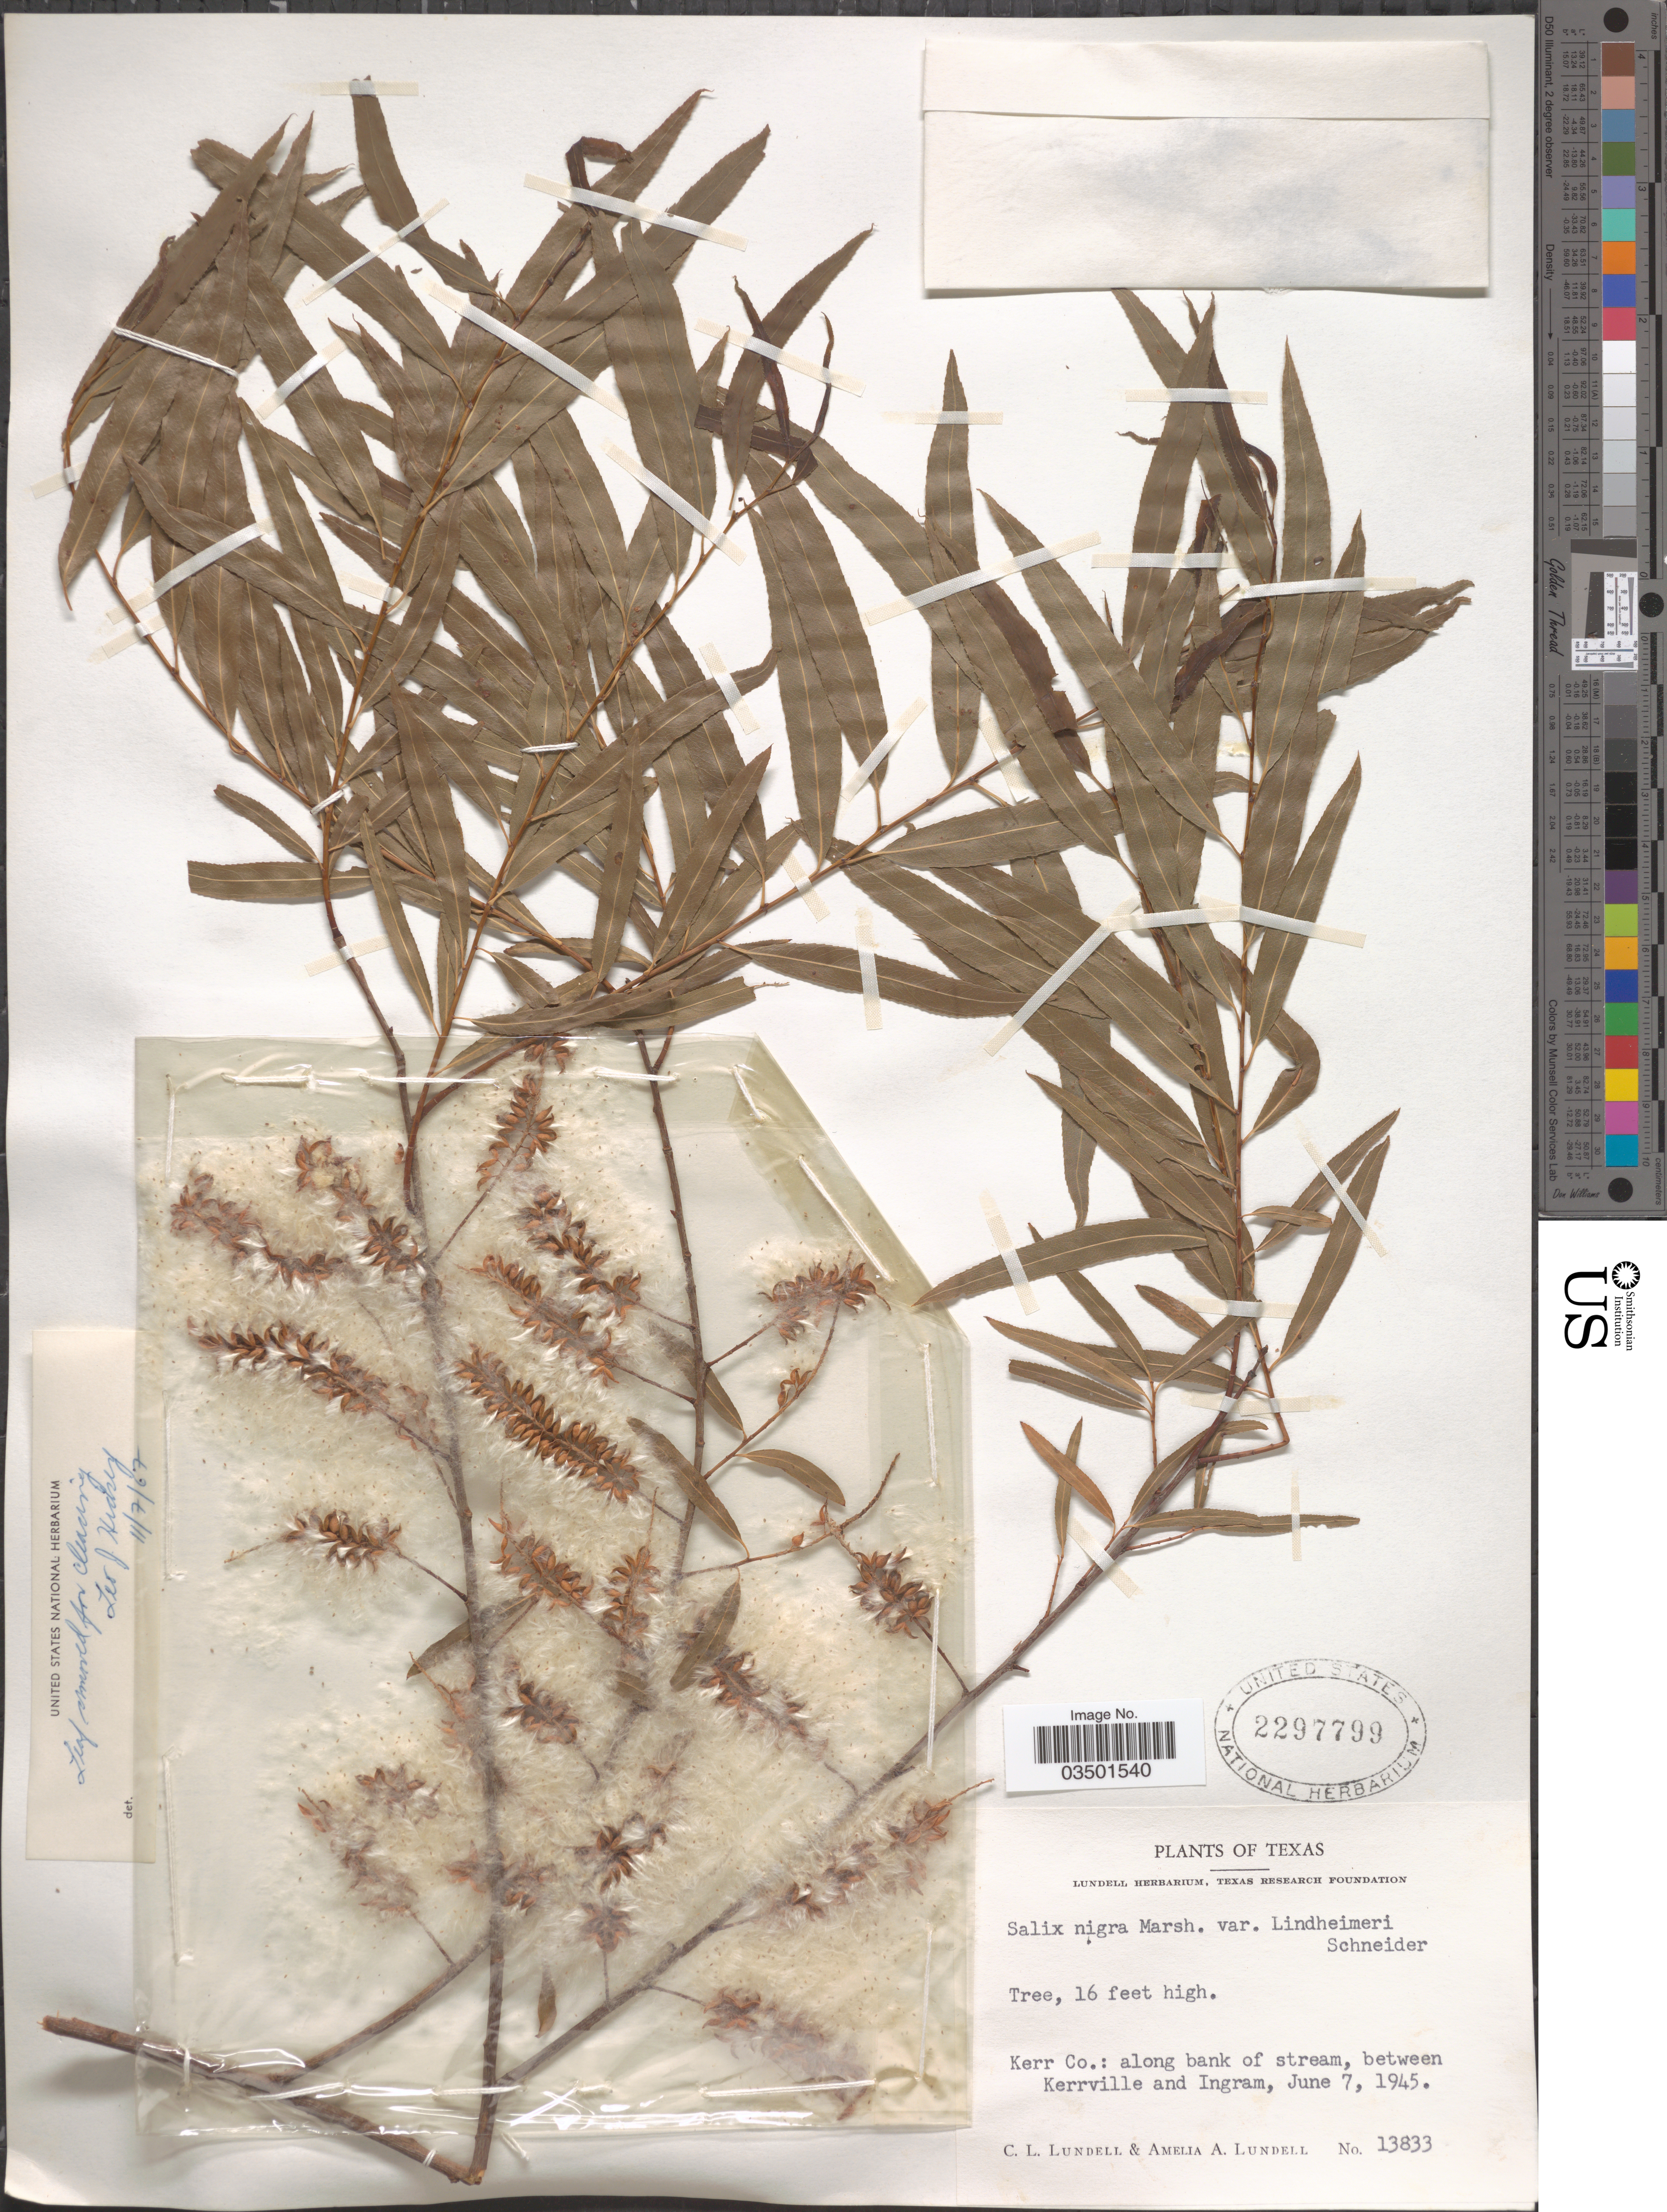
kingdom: Plantae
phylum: Tracheophyta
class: Magnoliopsida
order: Malpighiales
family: Salicaceae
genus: Salix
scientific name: Salix nigra var. lindheimeri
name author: C.K. Schneid.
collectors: C. L. Lundell & A. A. Lundell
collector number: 13833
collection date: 1945-06-07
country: United States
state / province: Texas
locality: Kerr Co.: along bank of stream, between Kerrville and Ingram.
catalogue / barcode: US 2297799